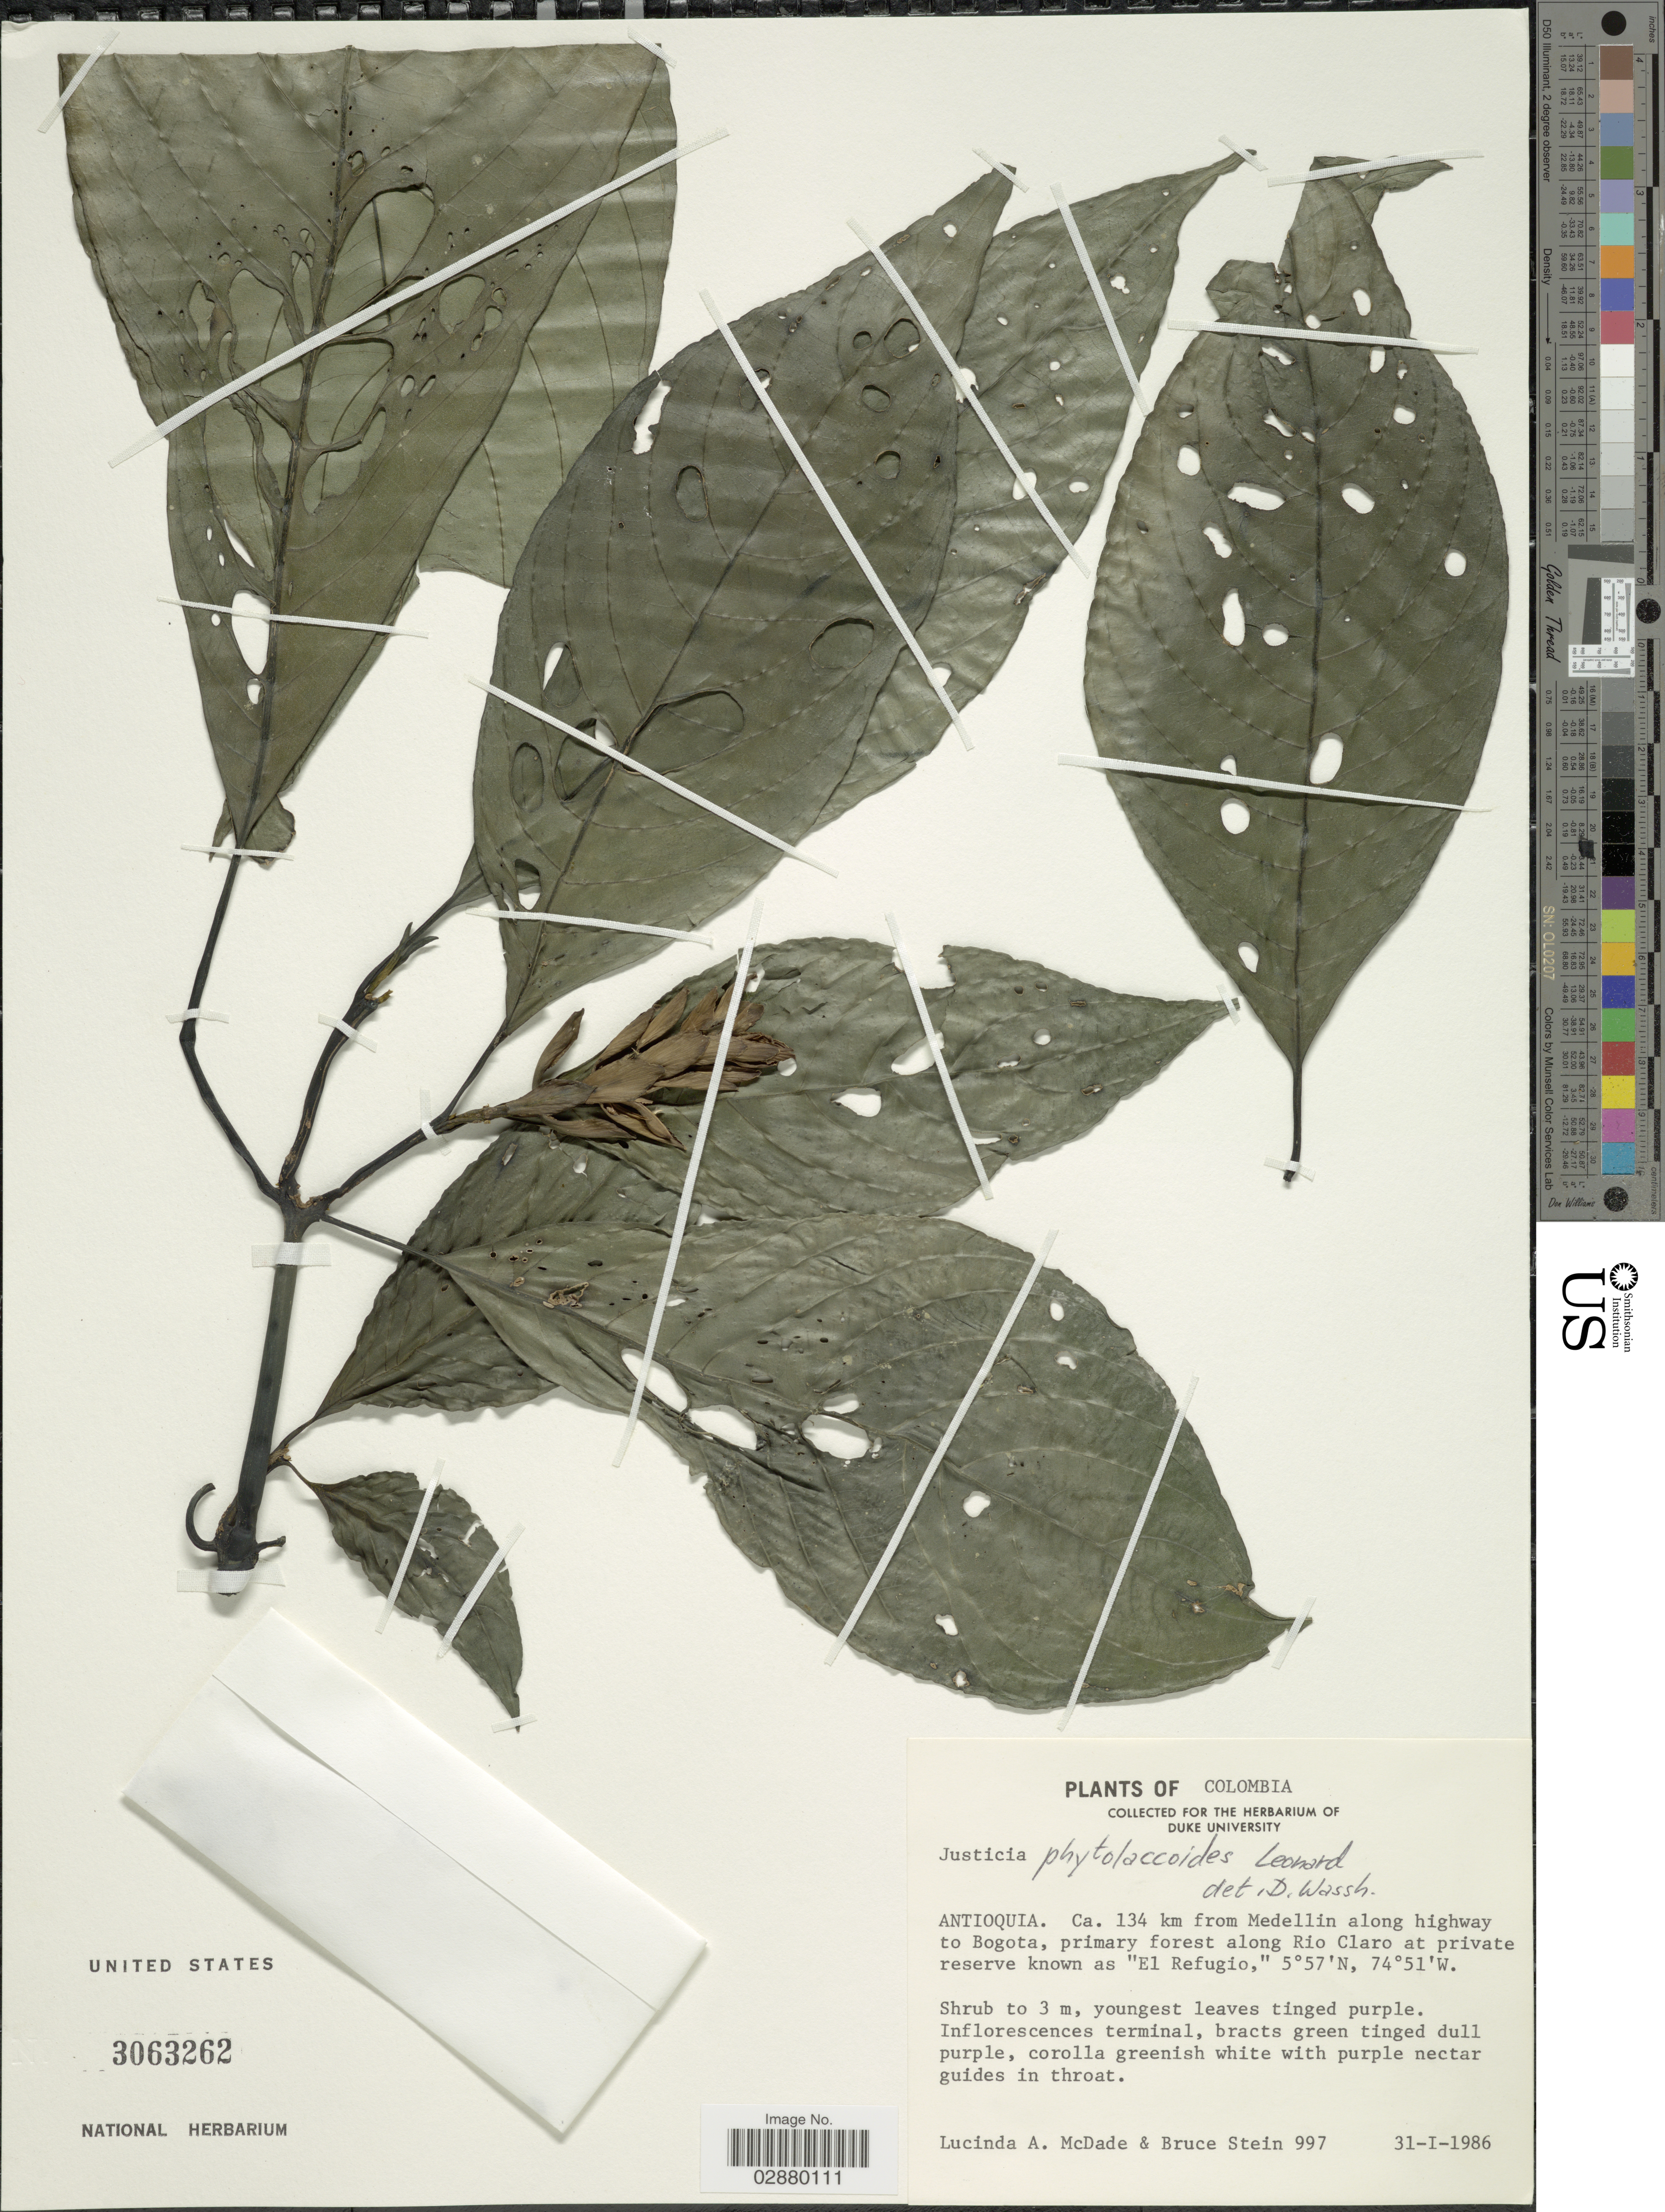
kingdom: Plantae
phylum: Tracheophyta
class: Magnoliopsida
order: Lamiales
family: Acanthaceae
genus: Justicia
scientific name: Justicia phytolaccoides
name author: Leonard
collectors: L. McDade & B. A. Stein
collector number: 997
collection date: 1986-01-31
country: Colombia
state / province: Antioquia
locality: Ca. 134 km from Medellin along highway to Bogota, primary forest along Rio Claro at private reserve known as "El Refugio".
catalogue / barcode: US 3063262